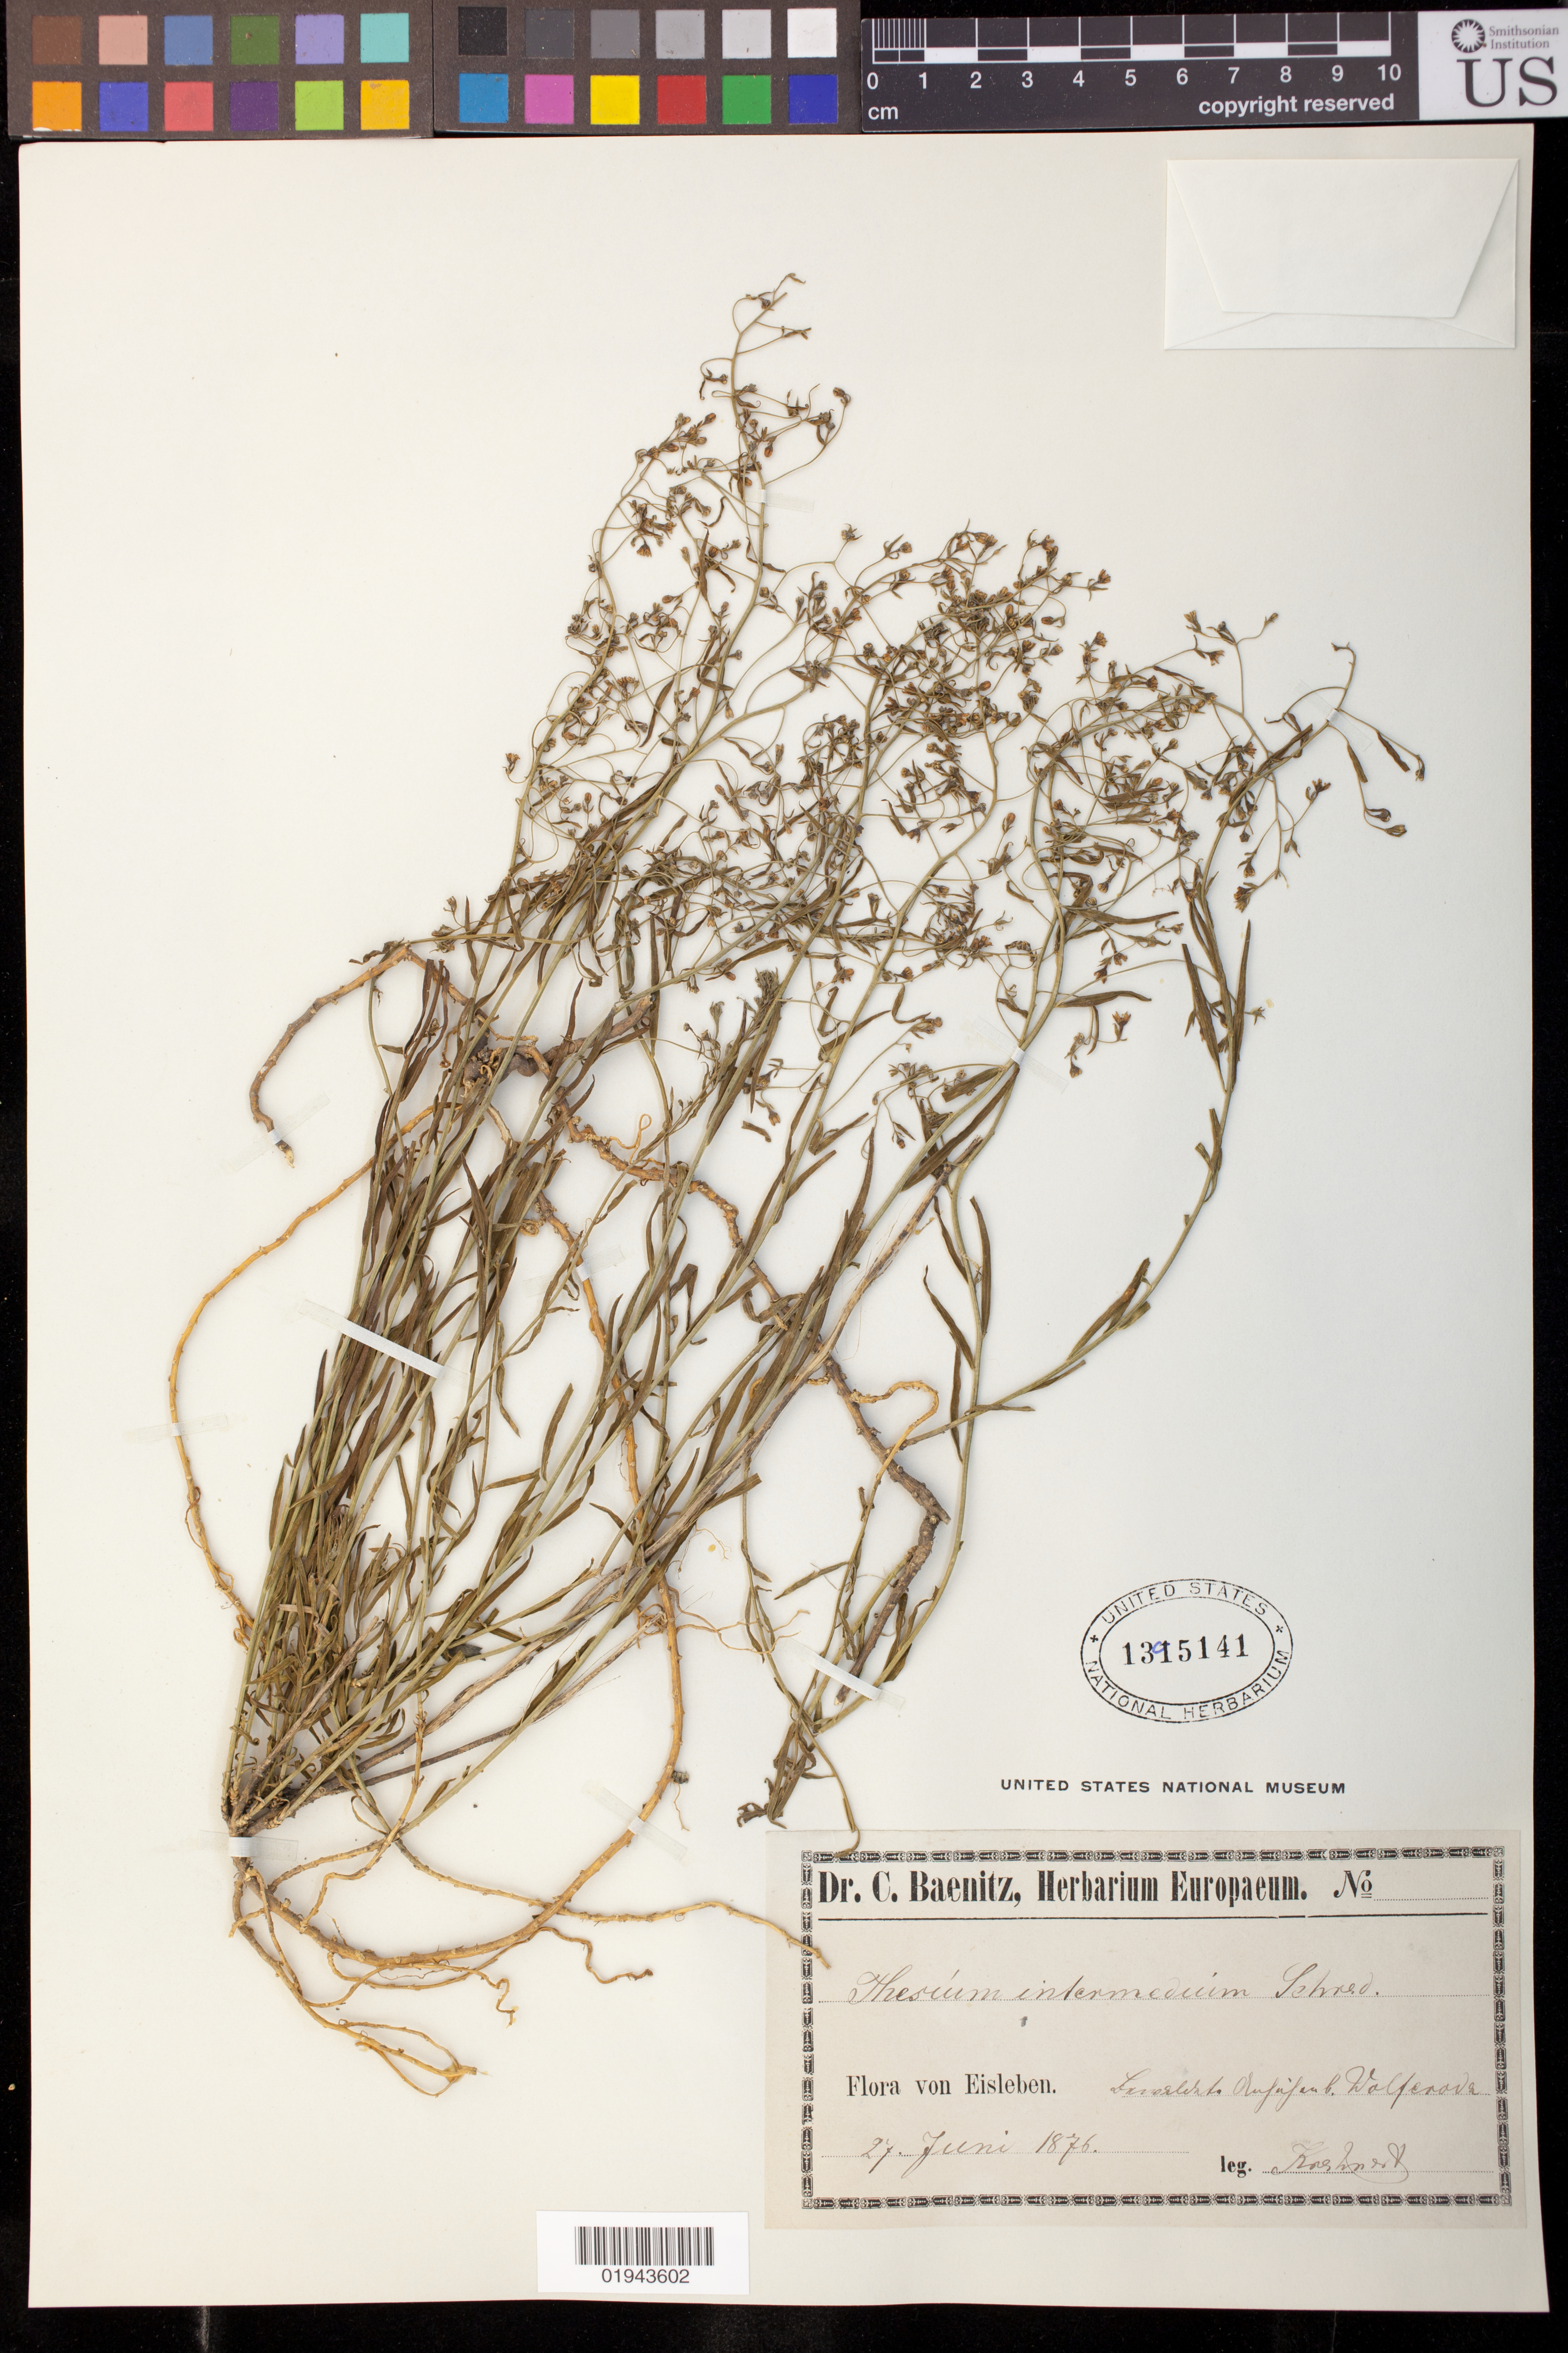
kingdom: Plantae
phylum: Tracheophyta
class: Magnoliopsida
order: Santalales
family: Thesiaceae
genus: Thesium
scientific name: Thesium intermedium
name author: Schrad.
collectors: J. Koehn & V.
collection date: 1876-06-27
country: Germany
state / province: Sachsen-Anhalt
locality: Eisleben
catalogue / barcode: US 1395141